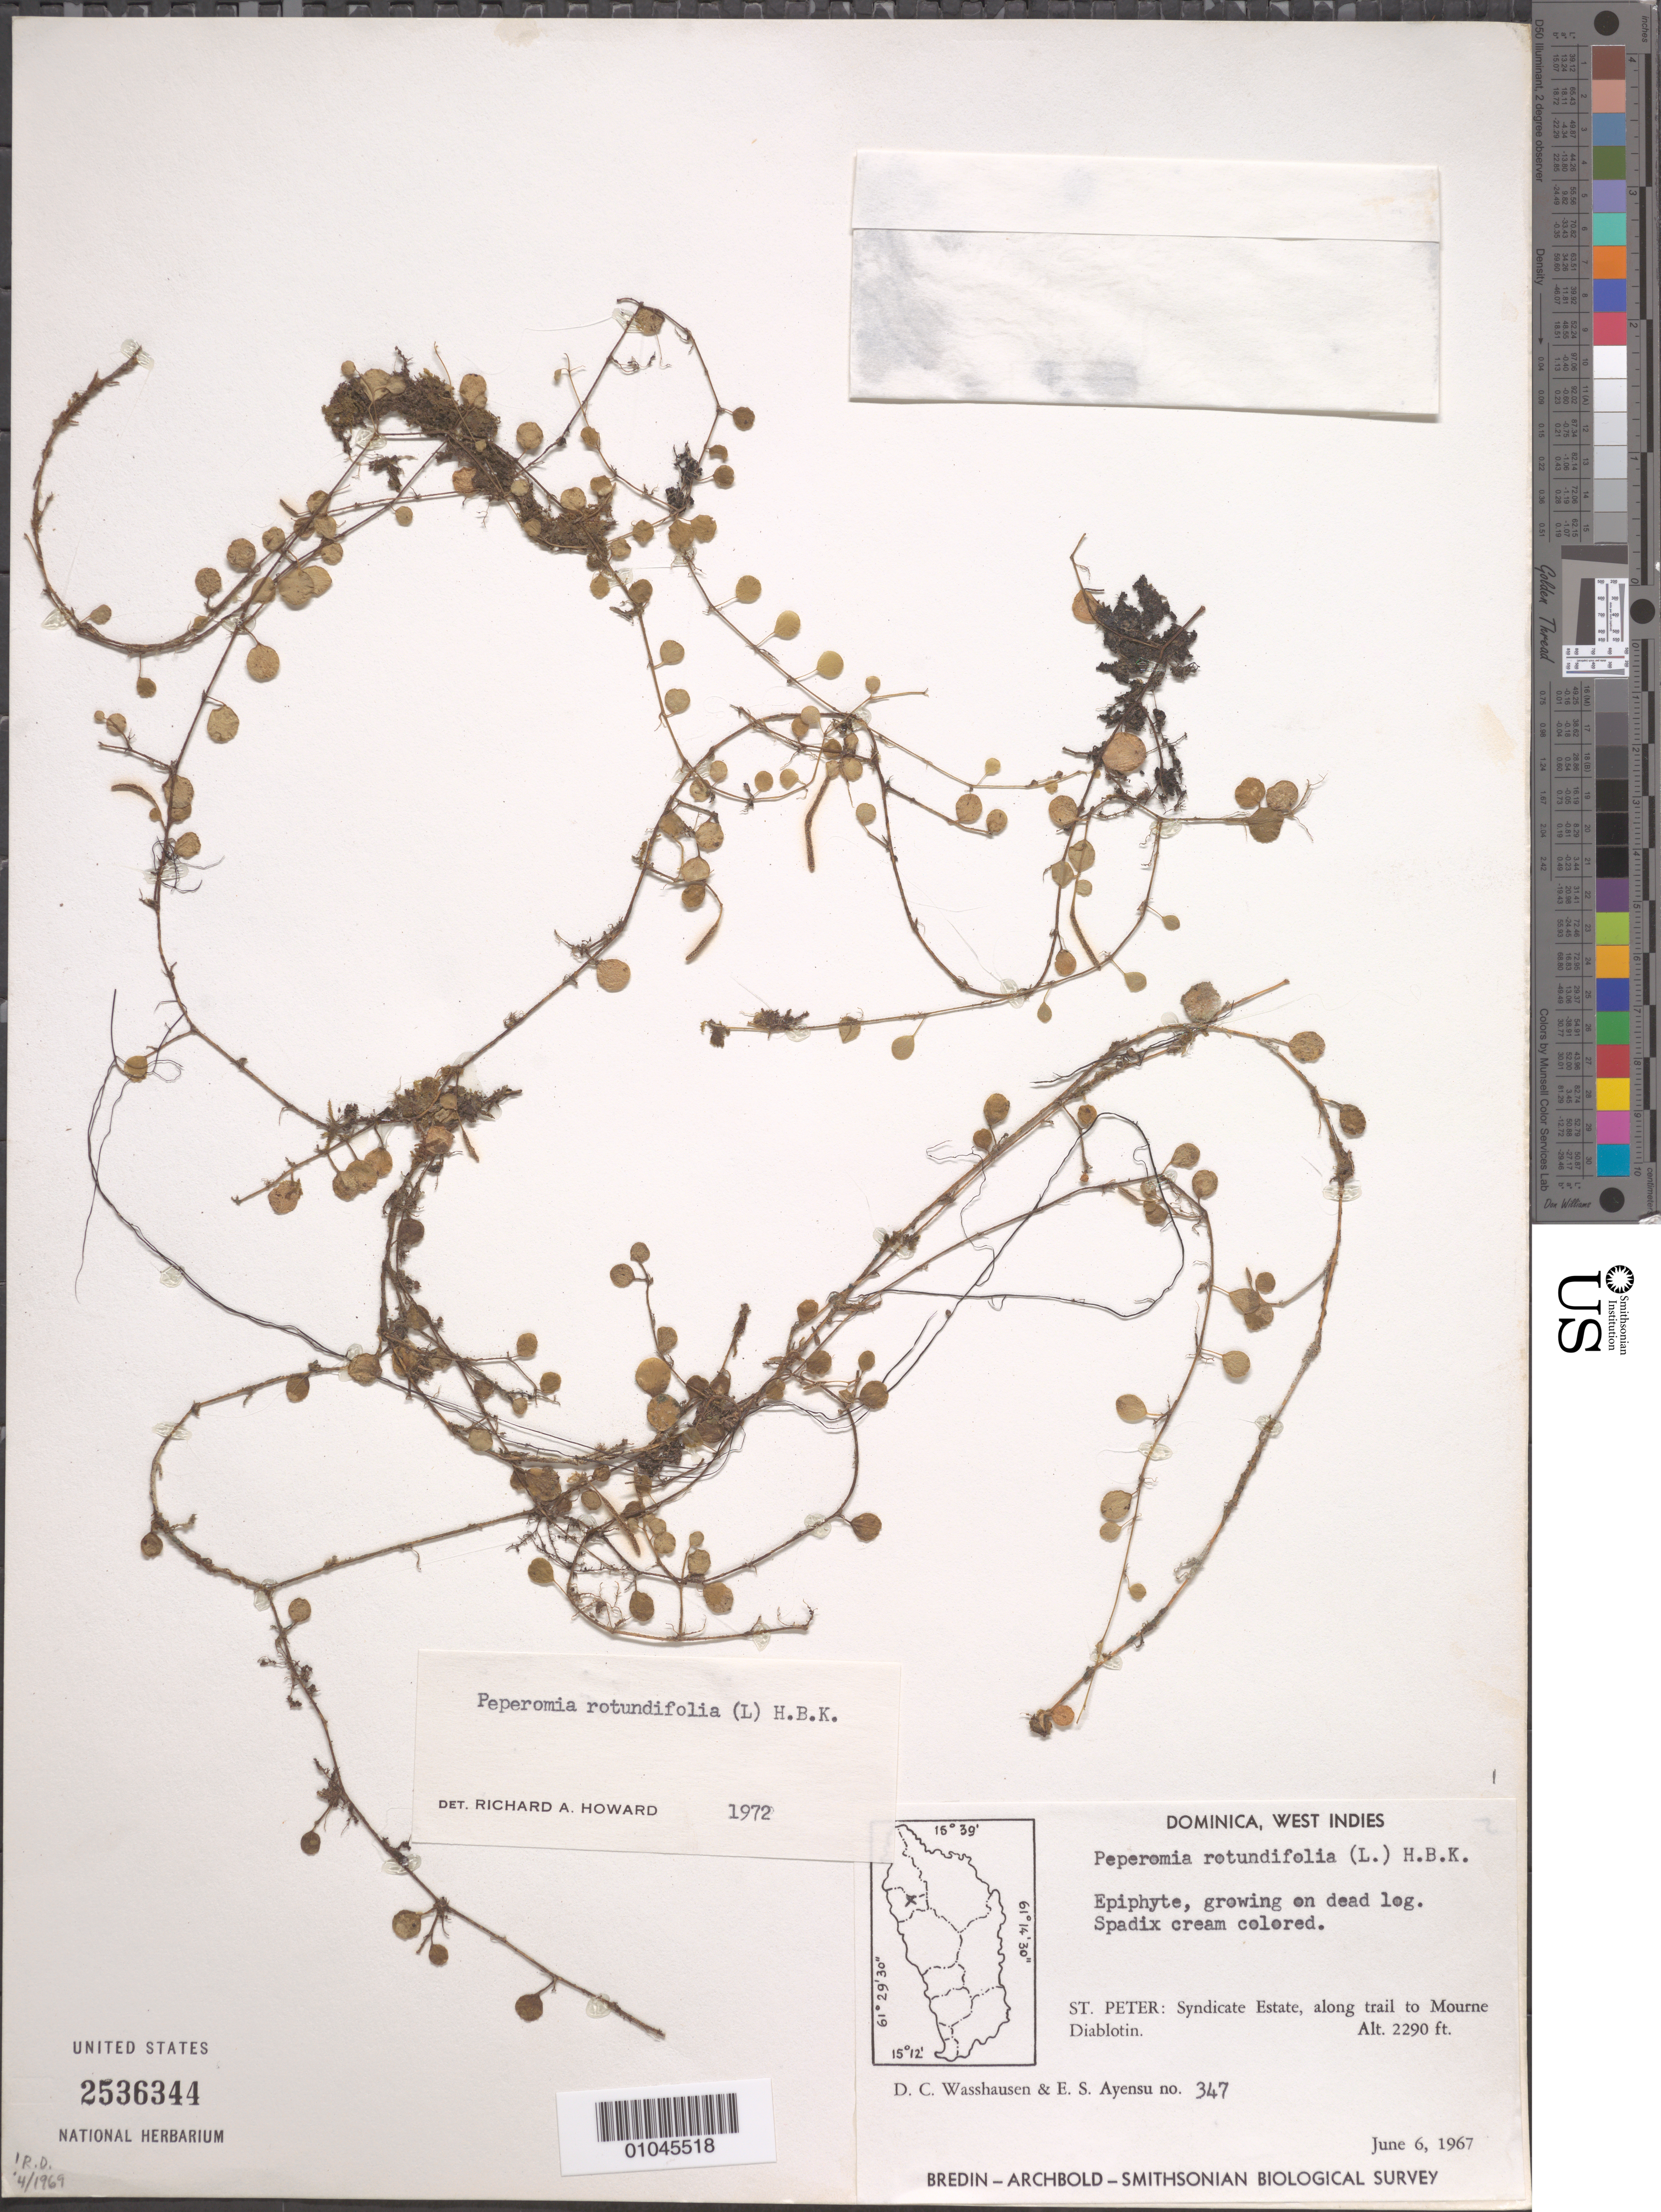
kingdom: Plantae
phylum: Tracheophyta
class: Magnoliopsida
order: Piperales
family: Piperaceae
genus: Peperomia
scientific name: Peperomia rotundifolia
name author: (L.) Kunth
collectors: D. C. Wasshausen & E. S. Ayensu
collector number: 347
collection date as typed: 06 Jun 1967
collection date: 1967-06-06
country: Dominica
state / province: St. Peter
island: Dominica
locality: Syndicate Estate, along trail to Mourne Diablotin.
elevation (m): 698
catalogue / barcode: US 2536344